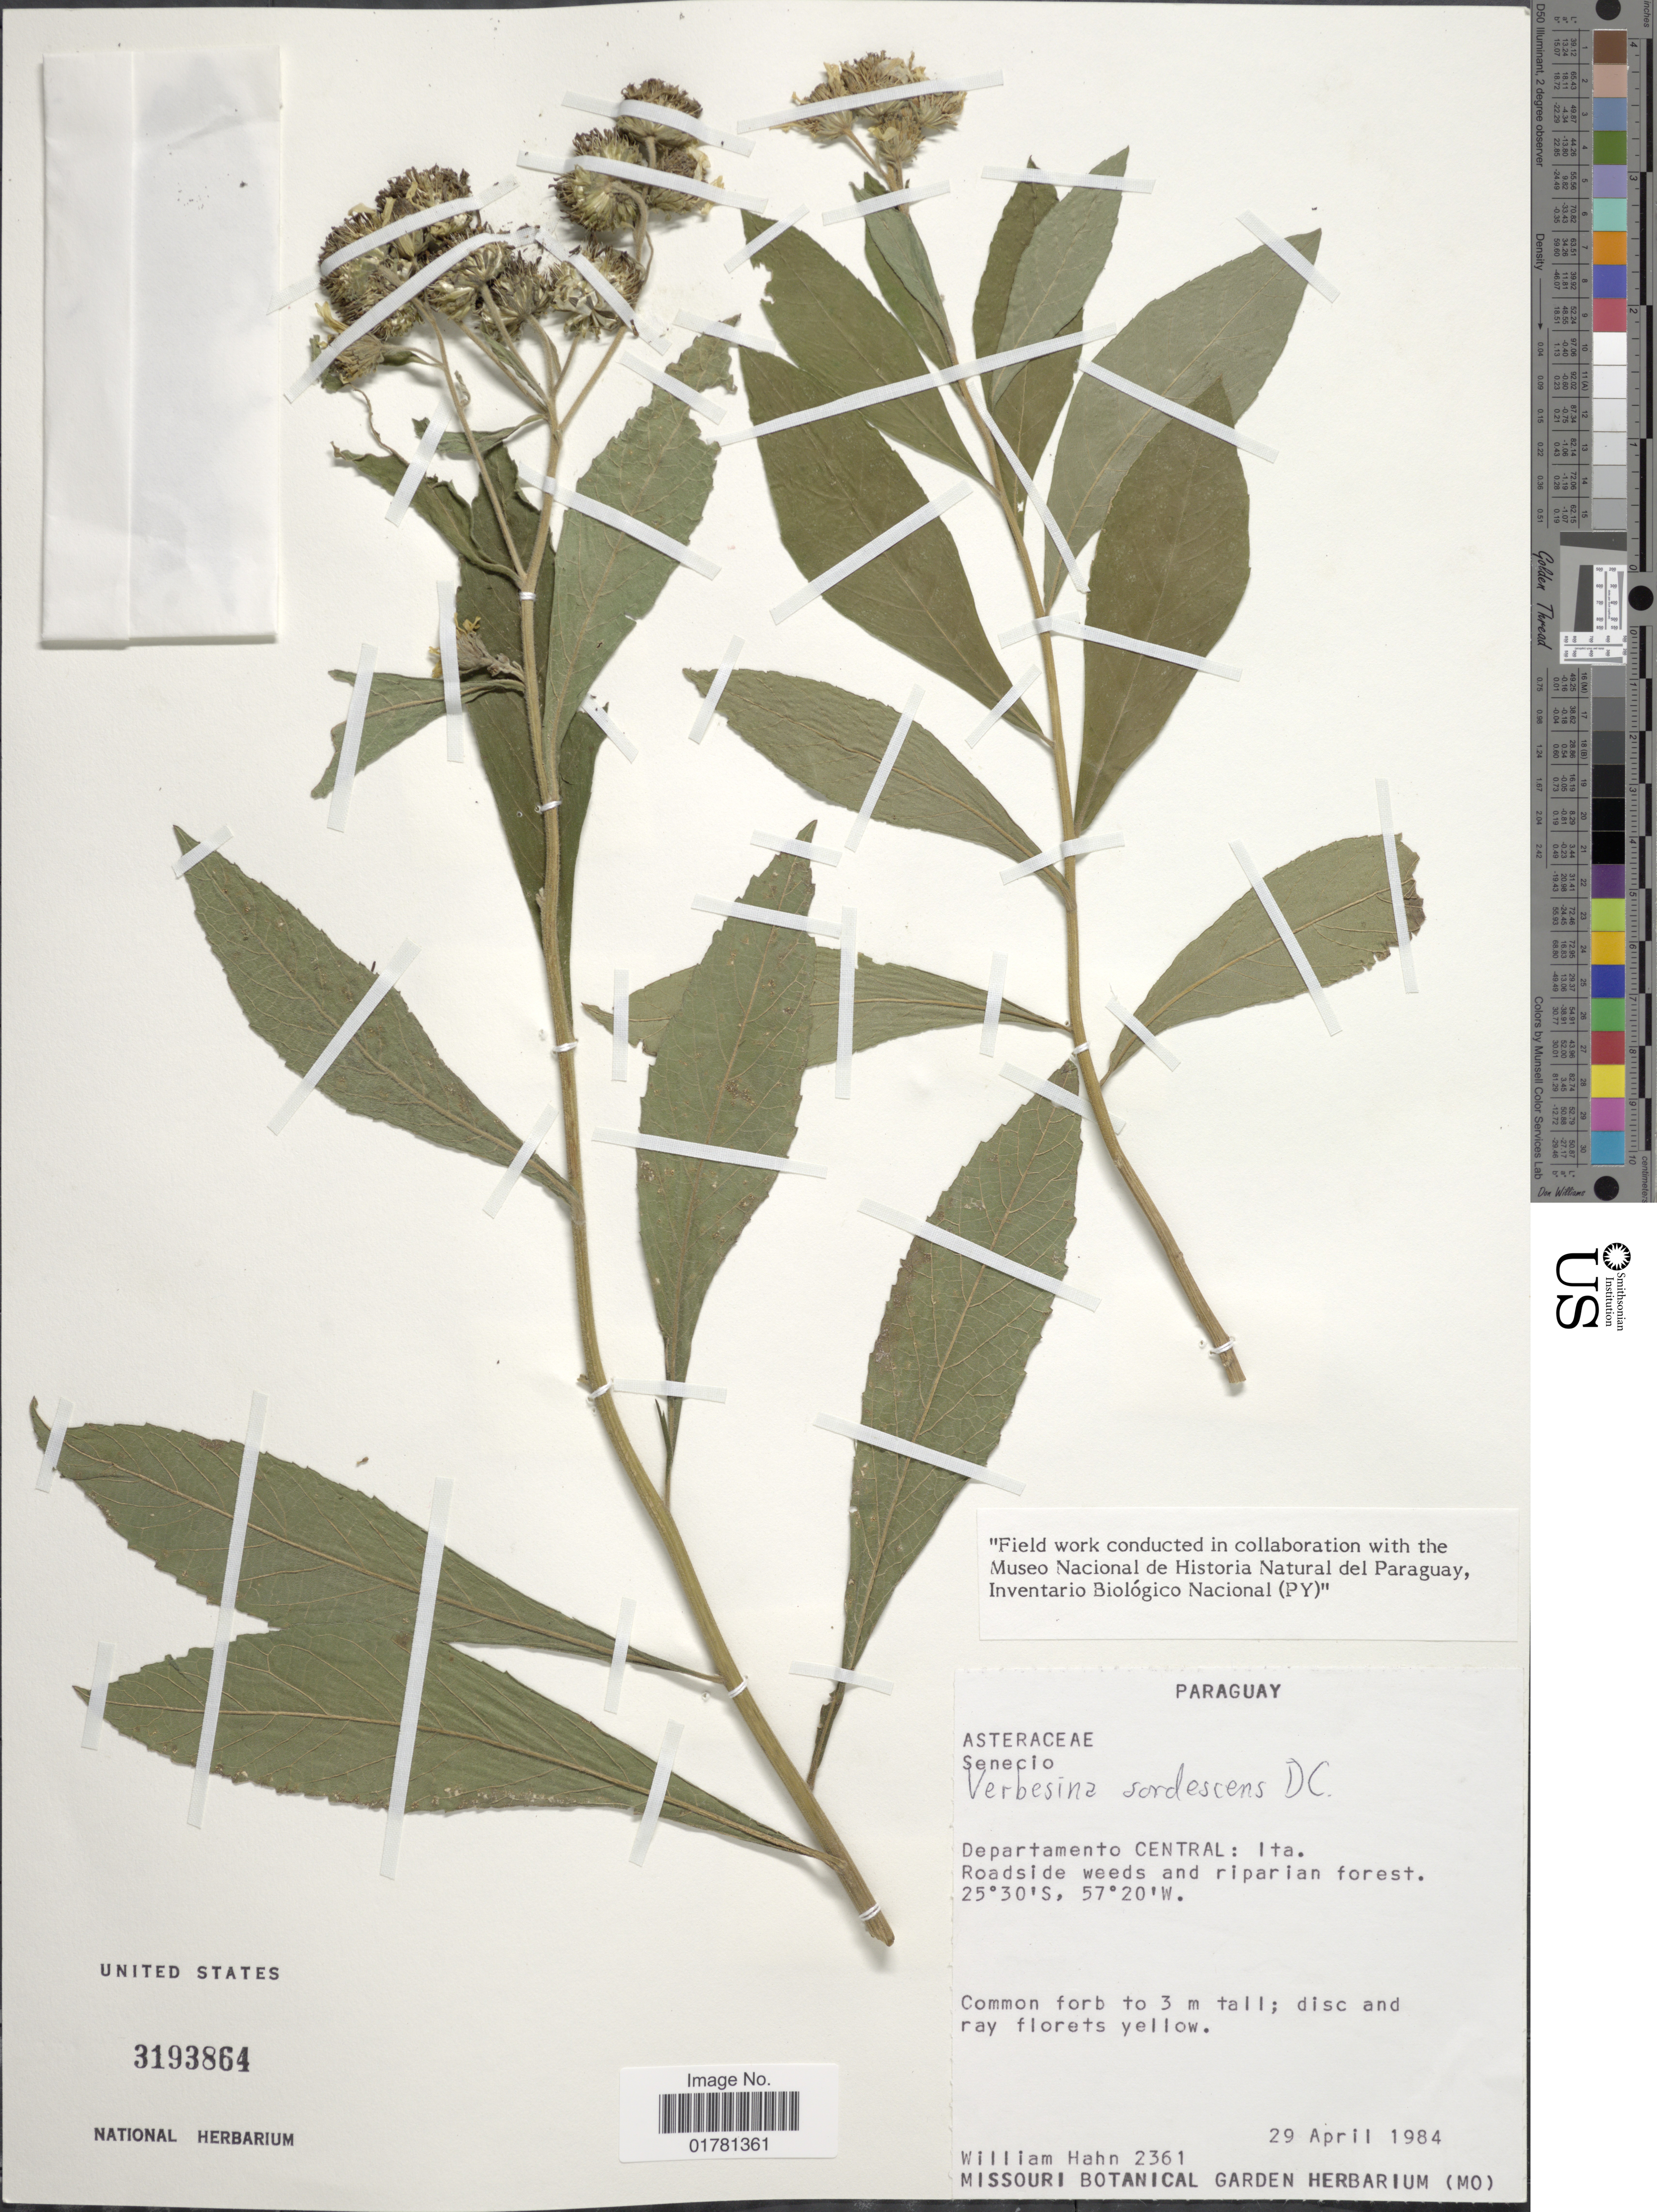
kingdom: Plantae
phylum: Tracheophyta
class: Magnoliopsida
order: Asterales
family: Asteraceae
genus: Verbesina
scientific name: Verbesina sordescens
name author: DC.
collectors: W. Hahn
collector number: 2361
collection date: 1984-04-29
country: Paraguay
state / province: Central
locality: Departamento Central: Ita. Roadside weeds and riparian forest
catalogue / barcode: US 3193864